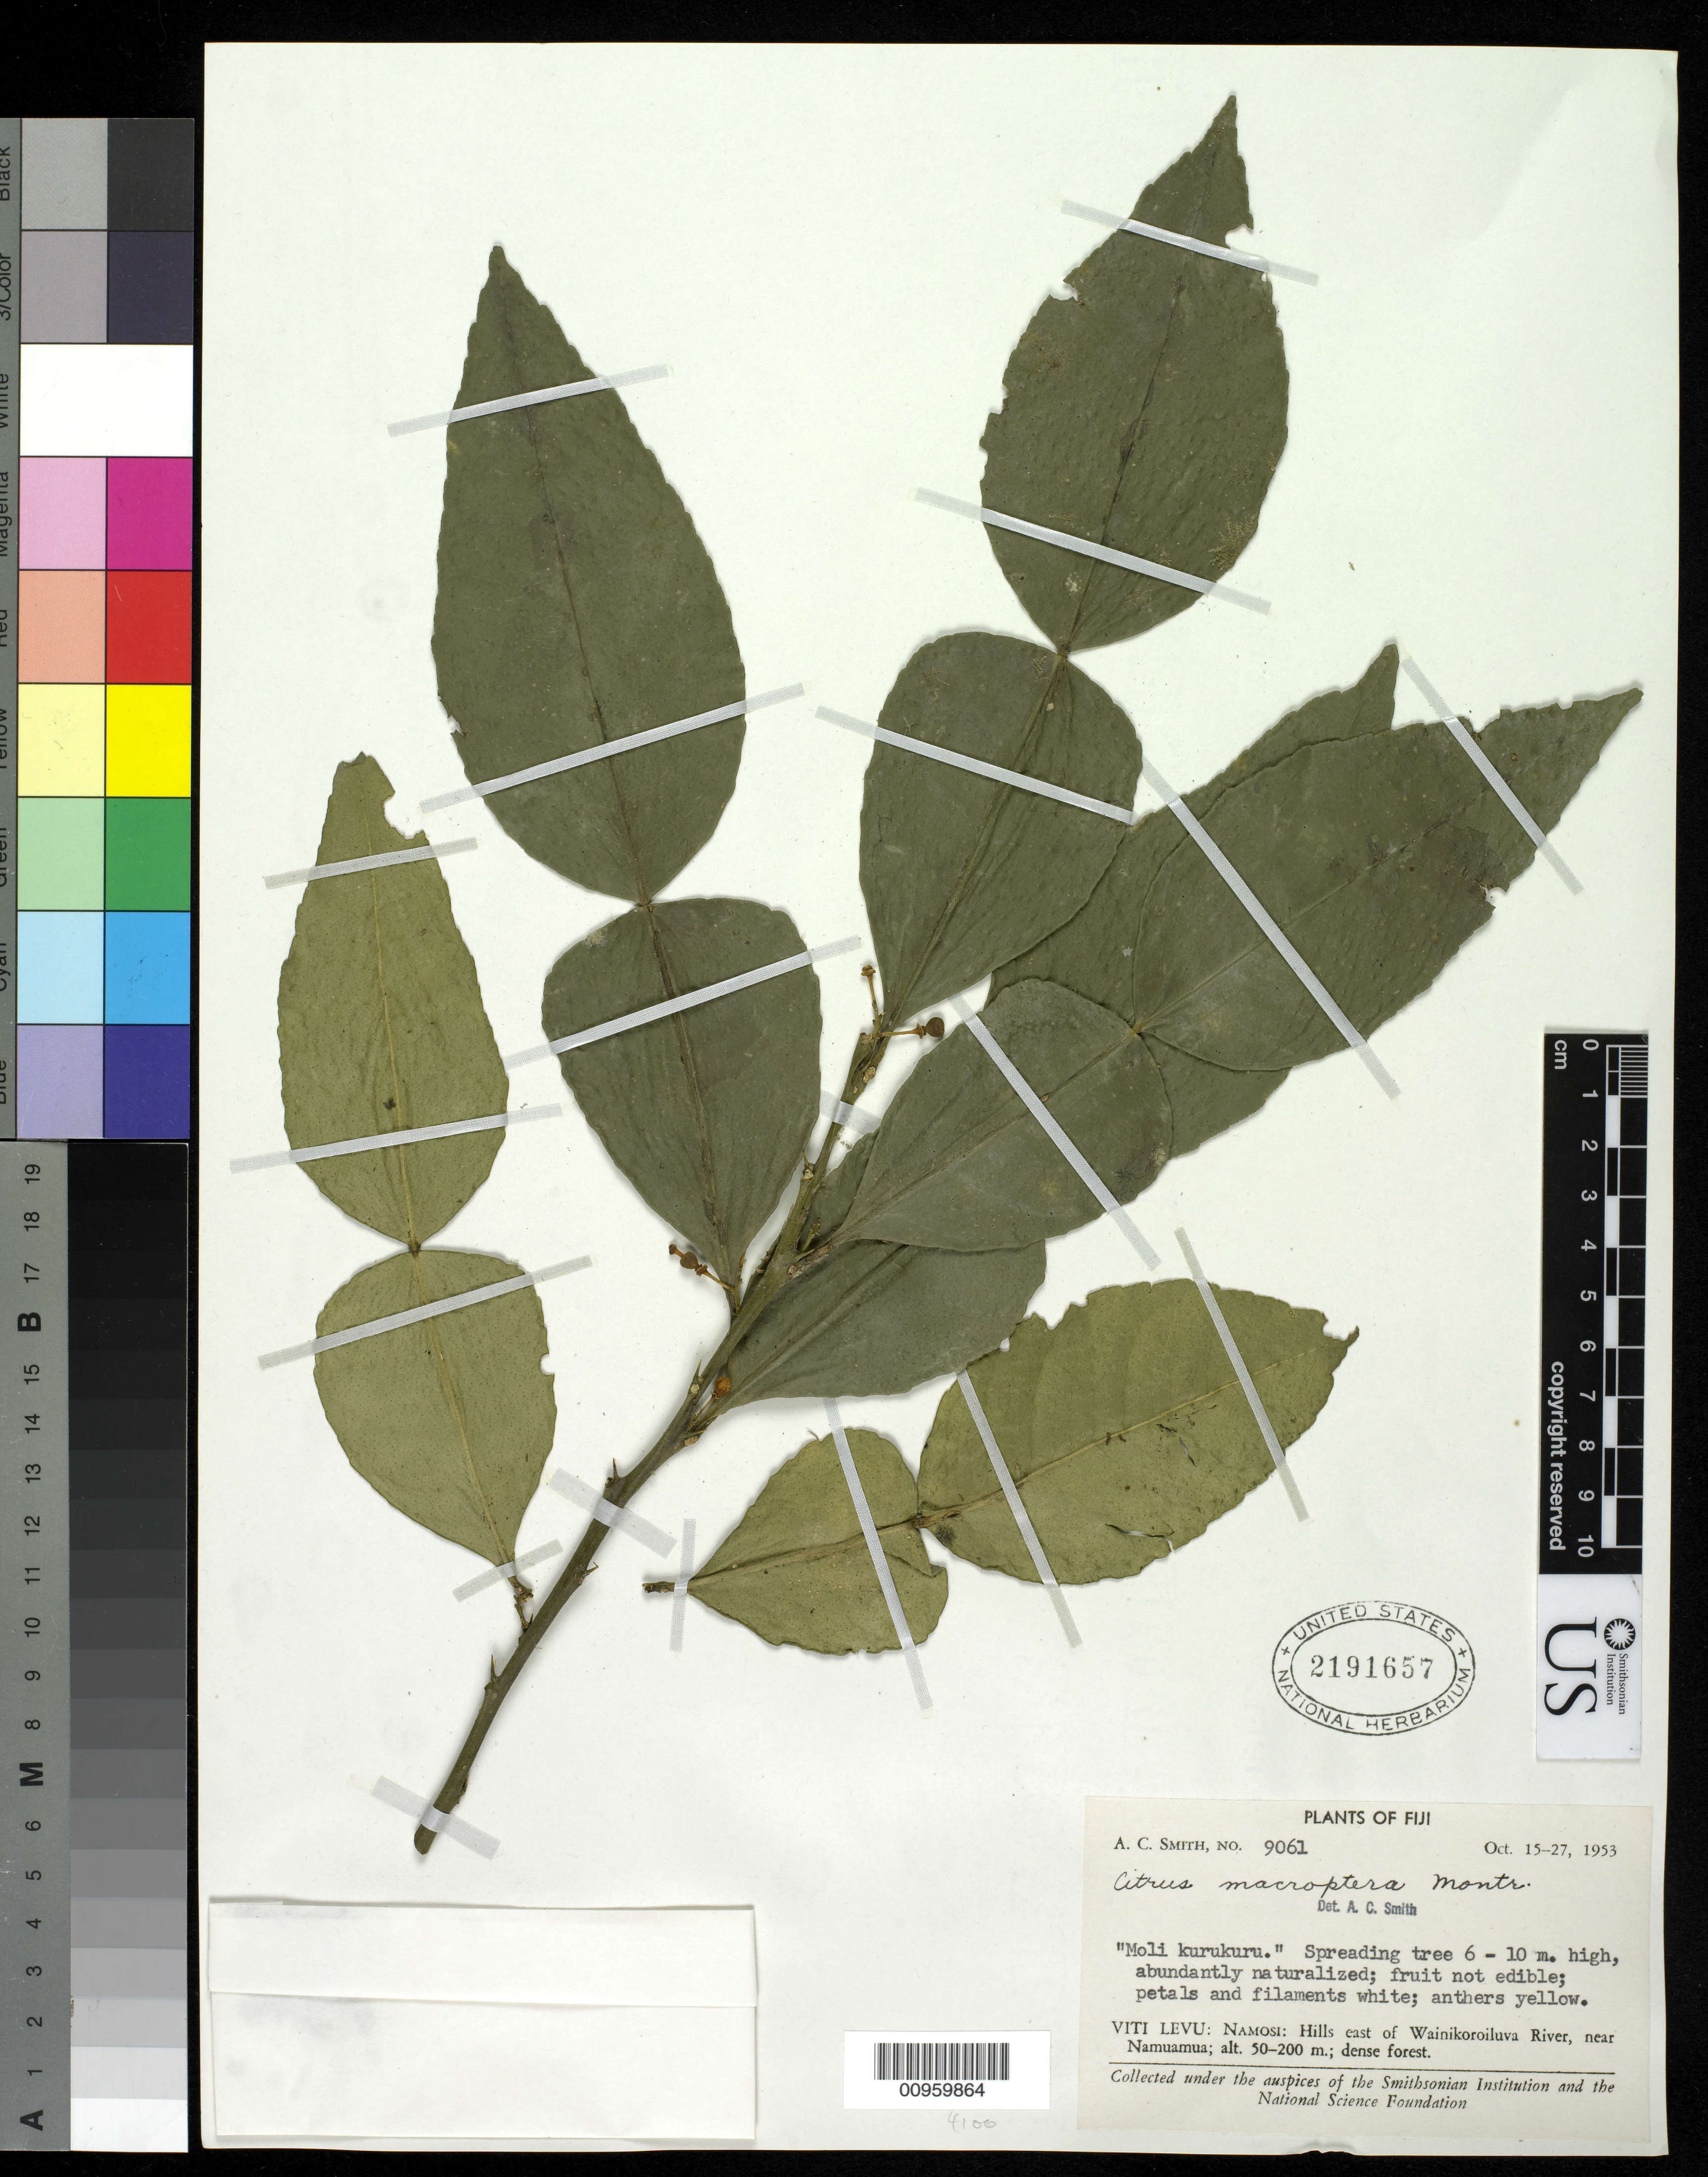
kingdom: Plantae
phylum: Tracheophyta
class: Magnoliopsida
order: Sapindales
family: Rutaceae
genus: Citrus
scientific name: Citrus macroptera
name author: Montrouz.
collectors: C. A. Smith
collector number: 9061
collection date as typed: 15 Oct 1953 to 27 Oct 1953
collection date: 1953-10-15/1953-10-27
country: Fiji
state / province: Central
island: Viti Levu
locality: Hills E of Wainikoroiluva River, nr. Namuamua; dense forest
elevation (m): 50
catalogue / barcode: US 2191657